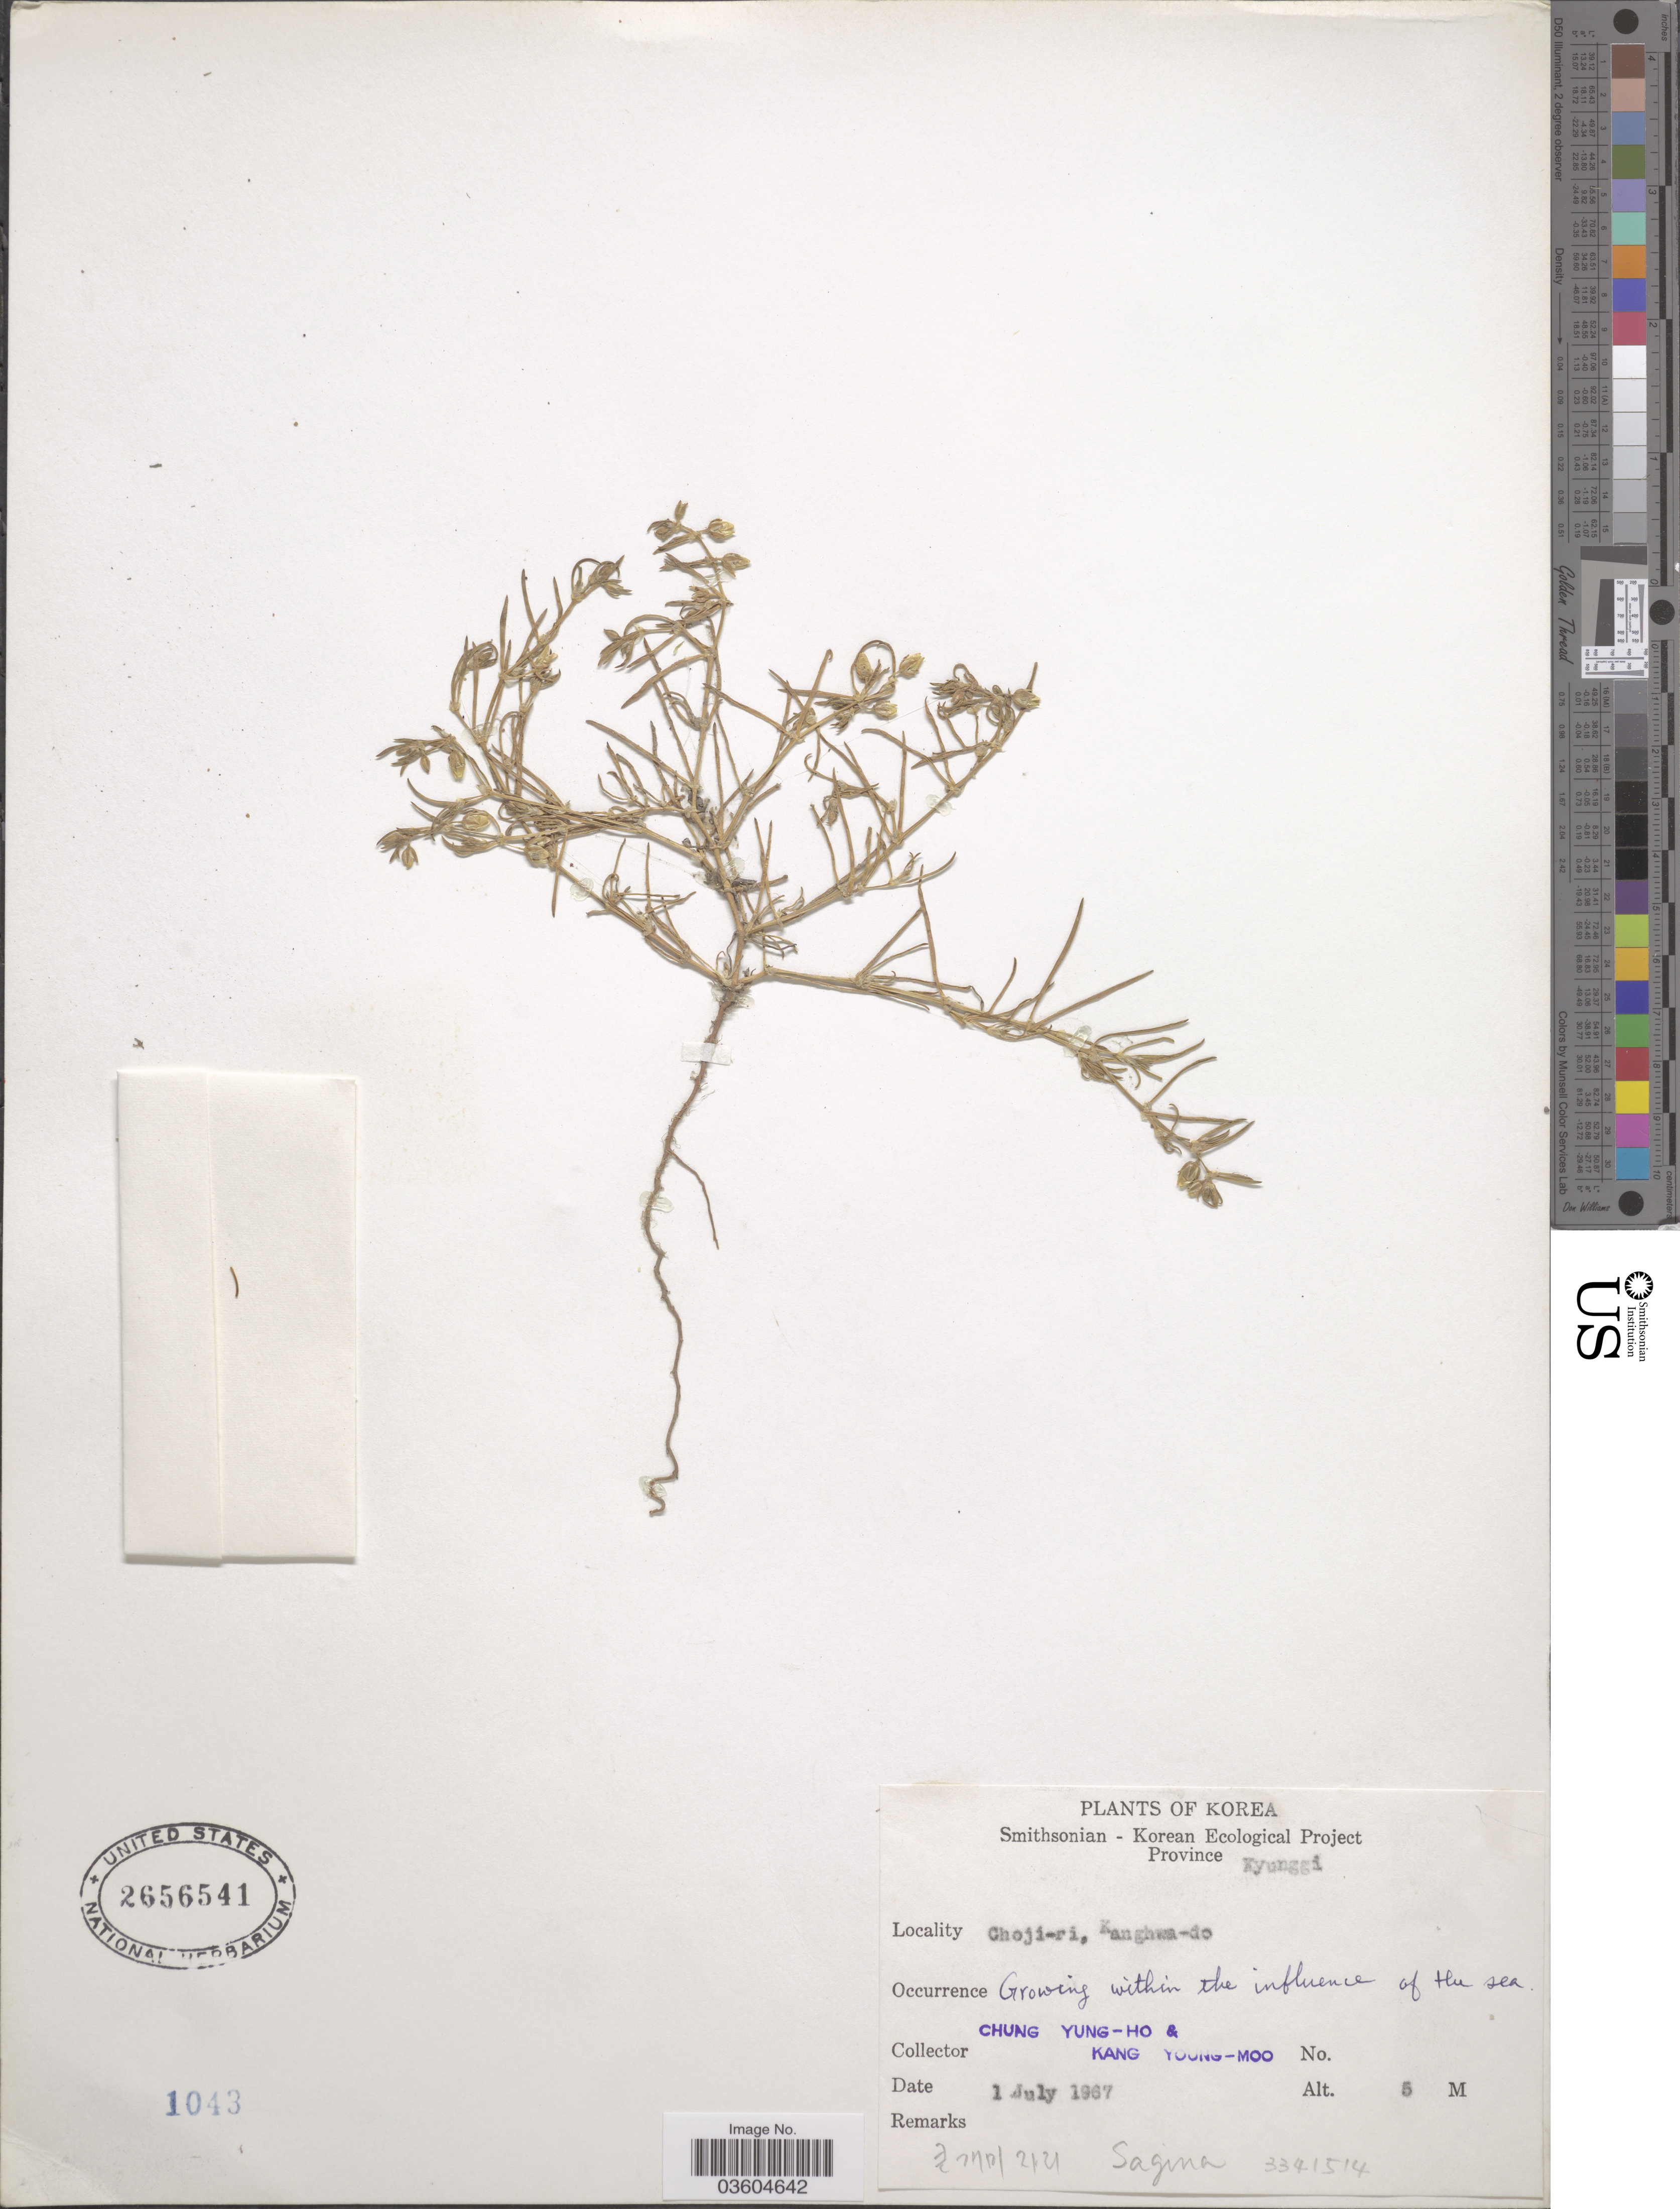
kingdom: Plantae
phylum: Tracheophyta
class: Magnoliopsida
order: Caryophyllales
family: Caryophyllaceae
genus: Sagina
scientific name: Sagina sp.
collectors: C. Yung-Ho & K. Young-Moo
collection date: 1967-07-01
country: South Korea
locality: Korea. Province Kyunggi. Choji-ri, Kanghwa-do.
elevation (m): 5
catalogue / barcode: US 2656541